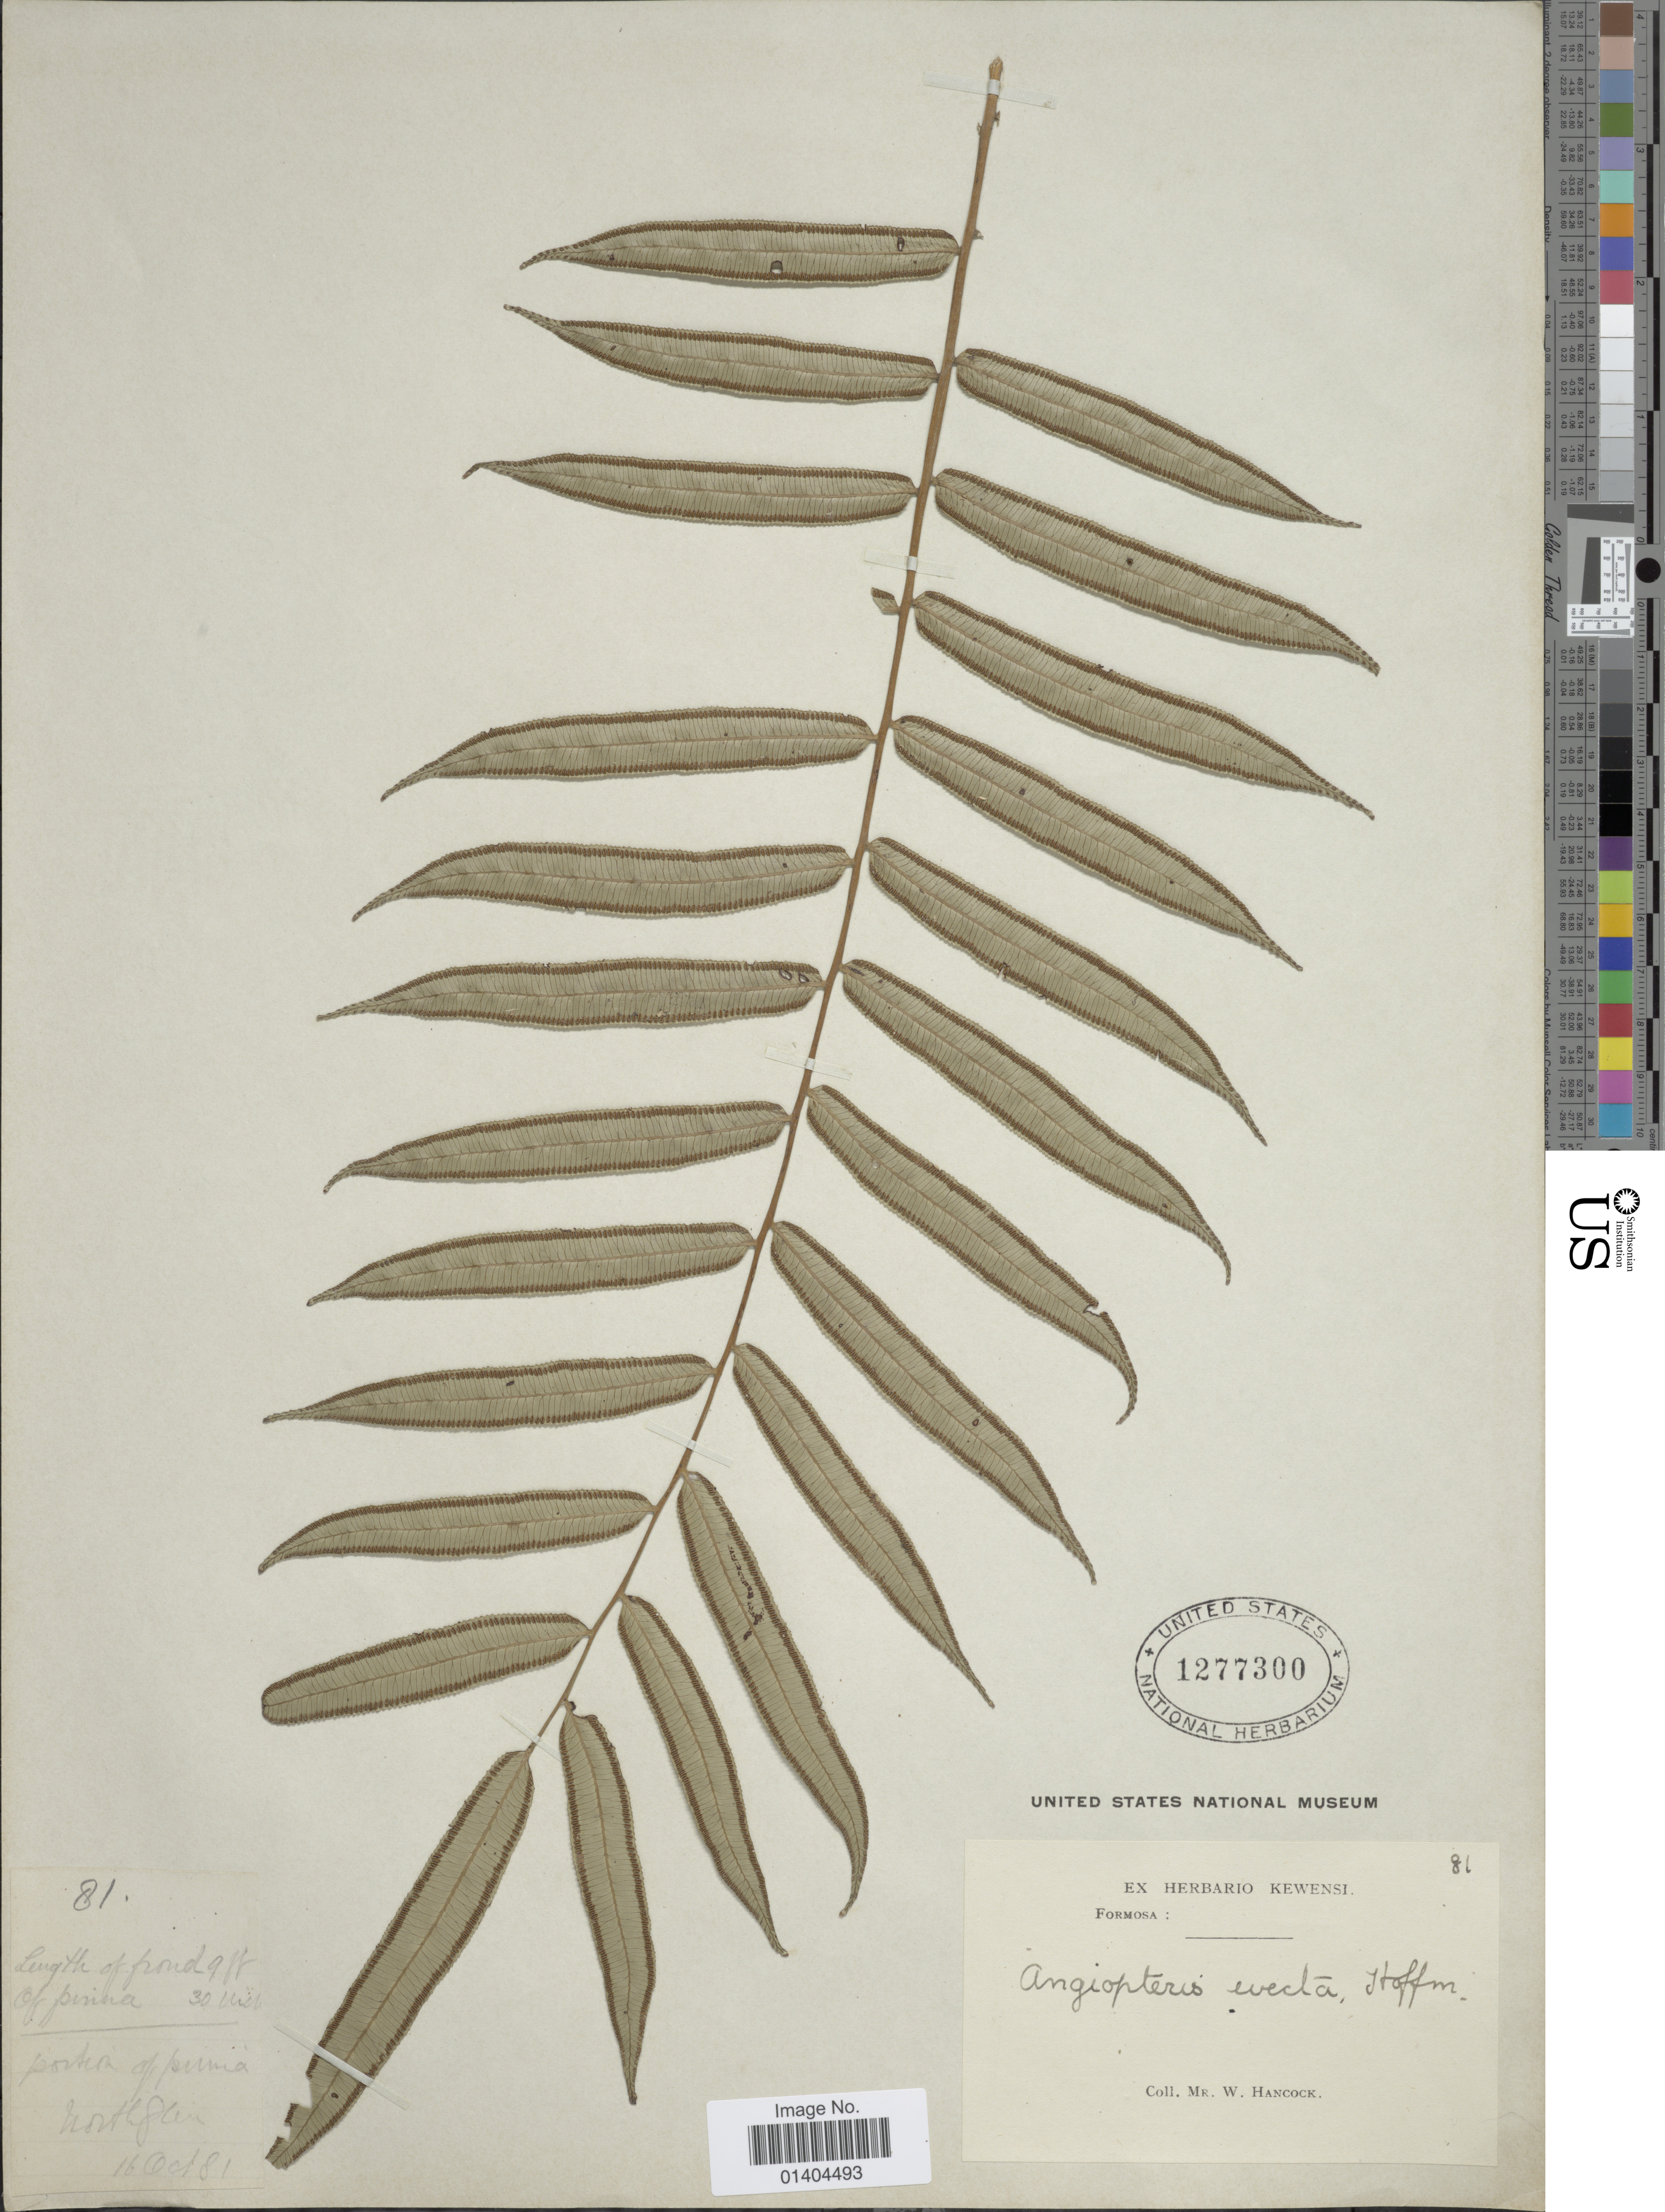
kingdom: Plantae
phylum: Tracheophyta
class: Polypodiopsida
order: Marattiales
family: Marattiaceae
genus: Angiopteris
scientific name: Angiopteris evecta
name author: (G. Forst.) Hoffm.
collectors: W. Hancock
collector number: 81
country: Taiwan